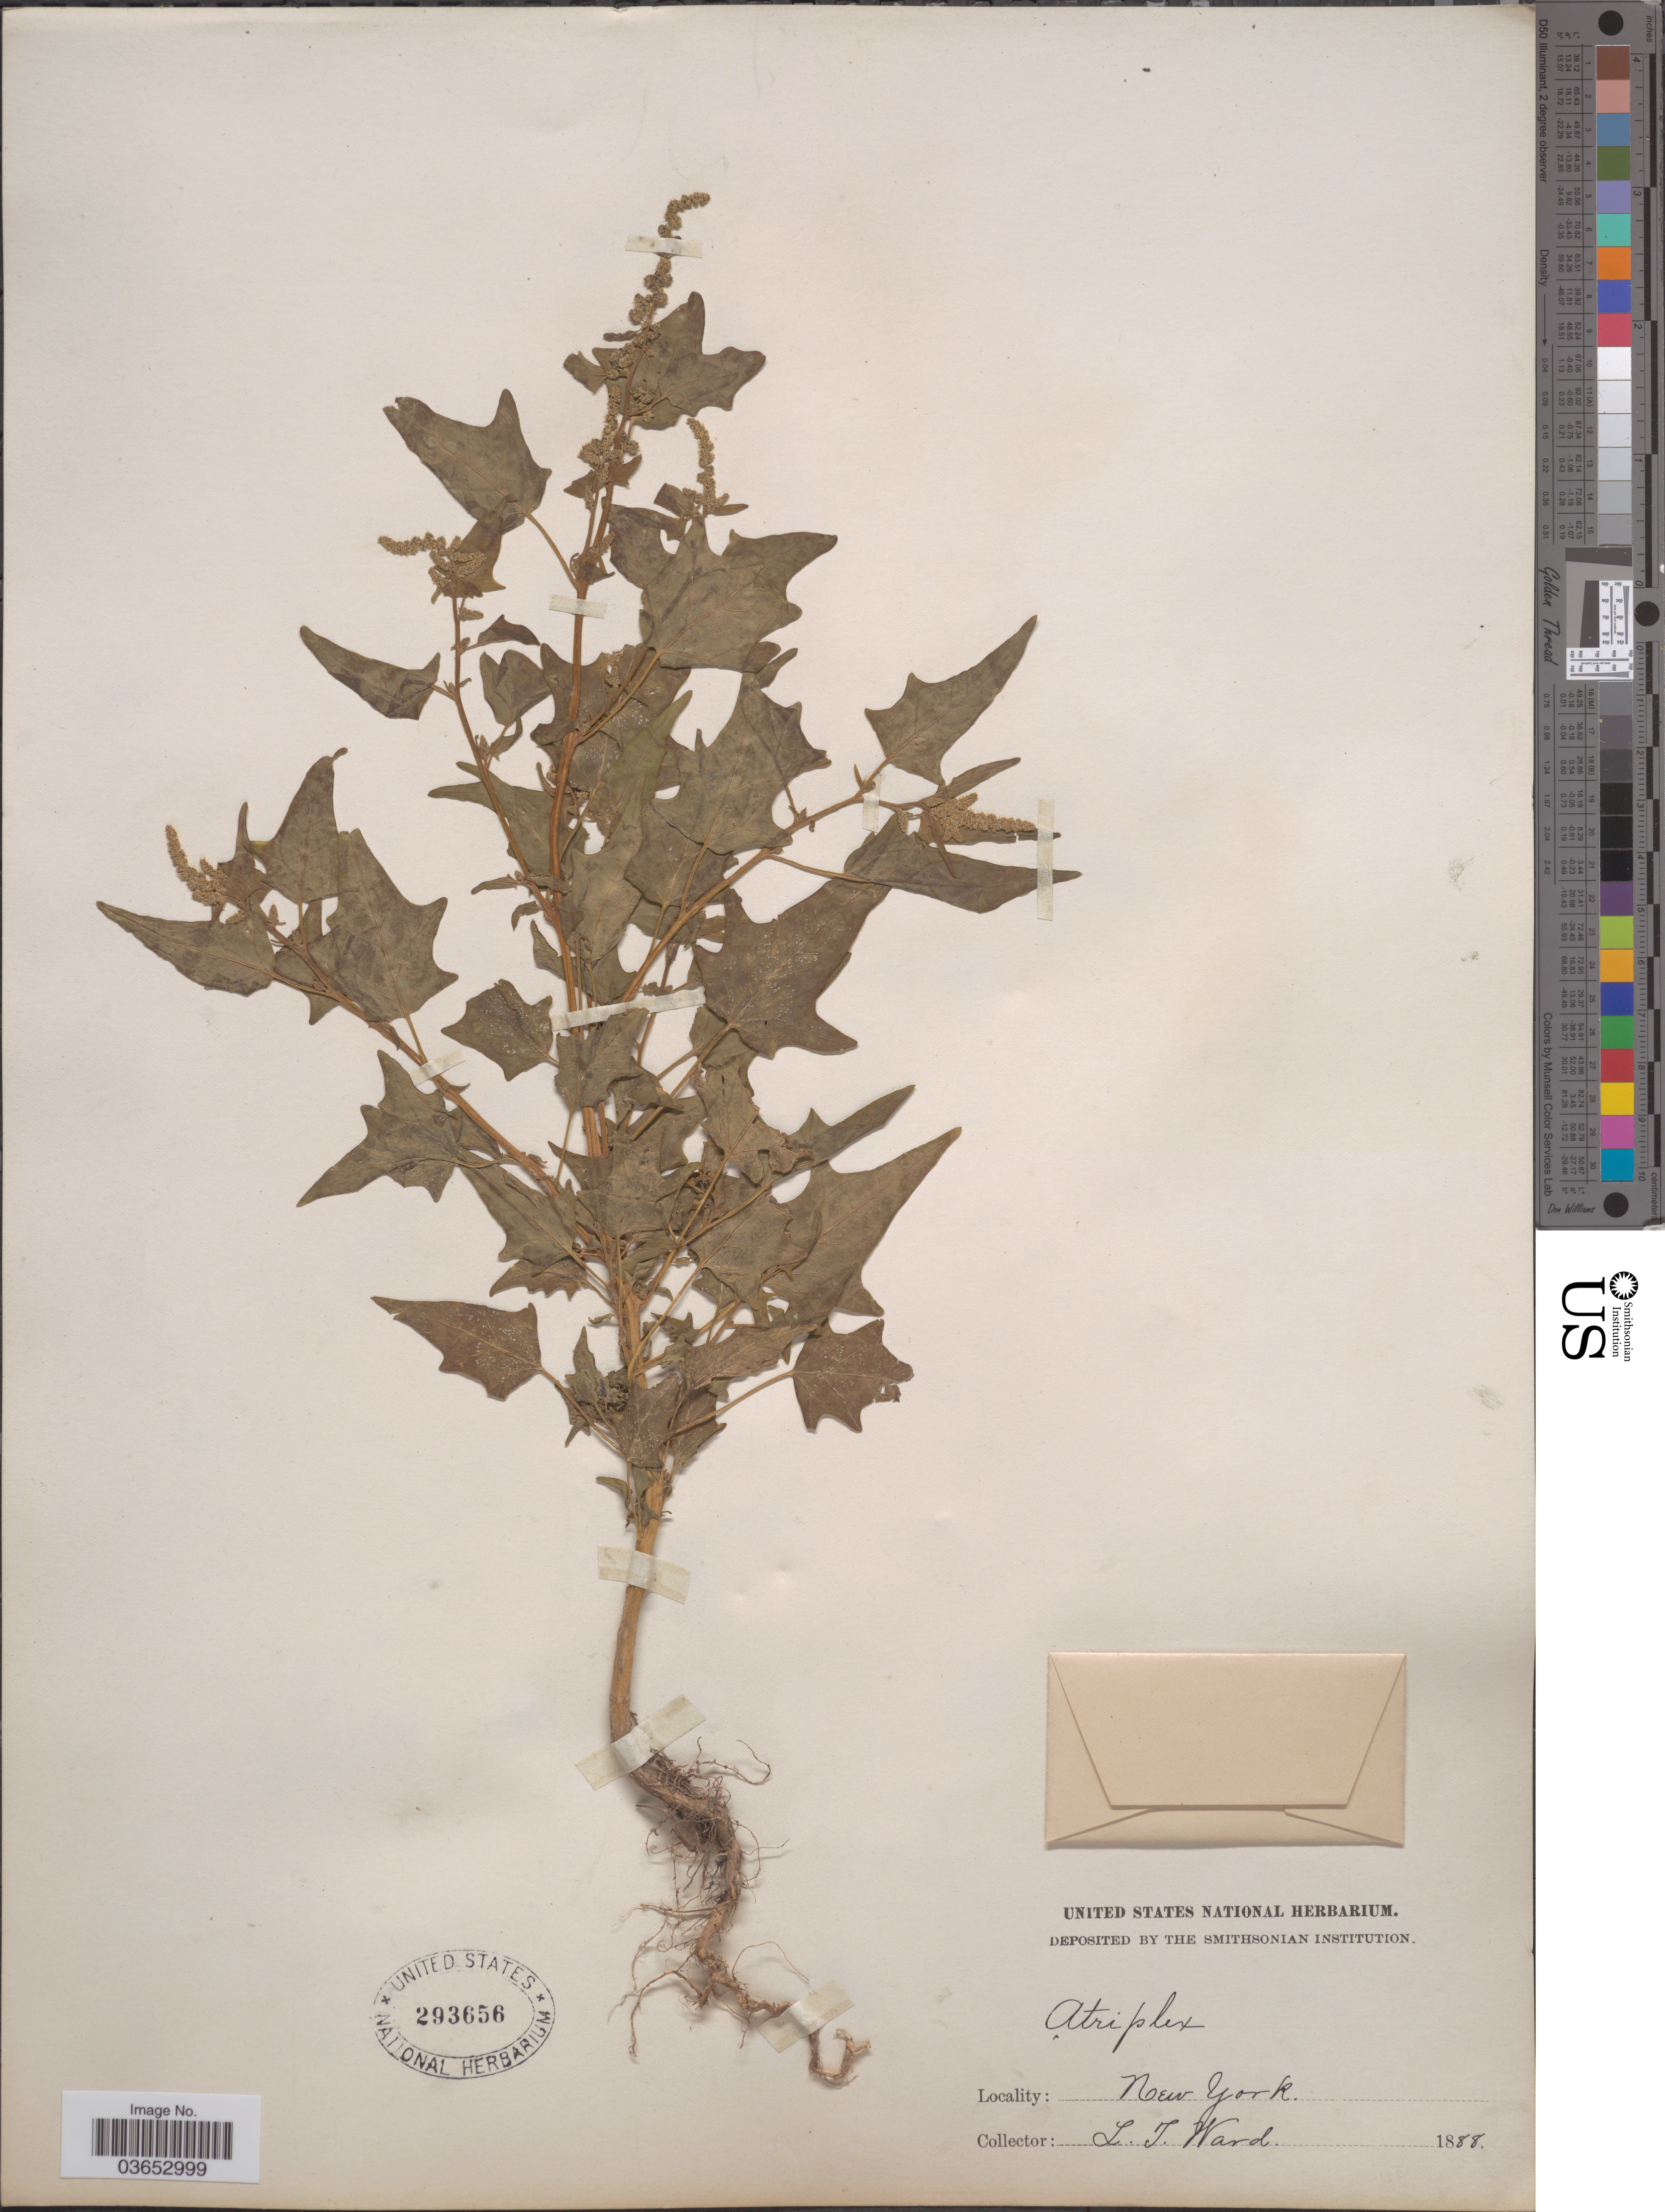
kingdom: Plantae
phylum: Tracheophyta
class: Magnoliopsida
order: Caryophyllales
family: Amaranthaceae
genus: Chenopodium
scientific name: Chenopodium gigantospermum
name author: Aellen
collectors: L. Ward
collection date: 1888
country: United States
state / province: New York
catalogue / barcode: US 293656